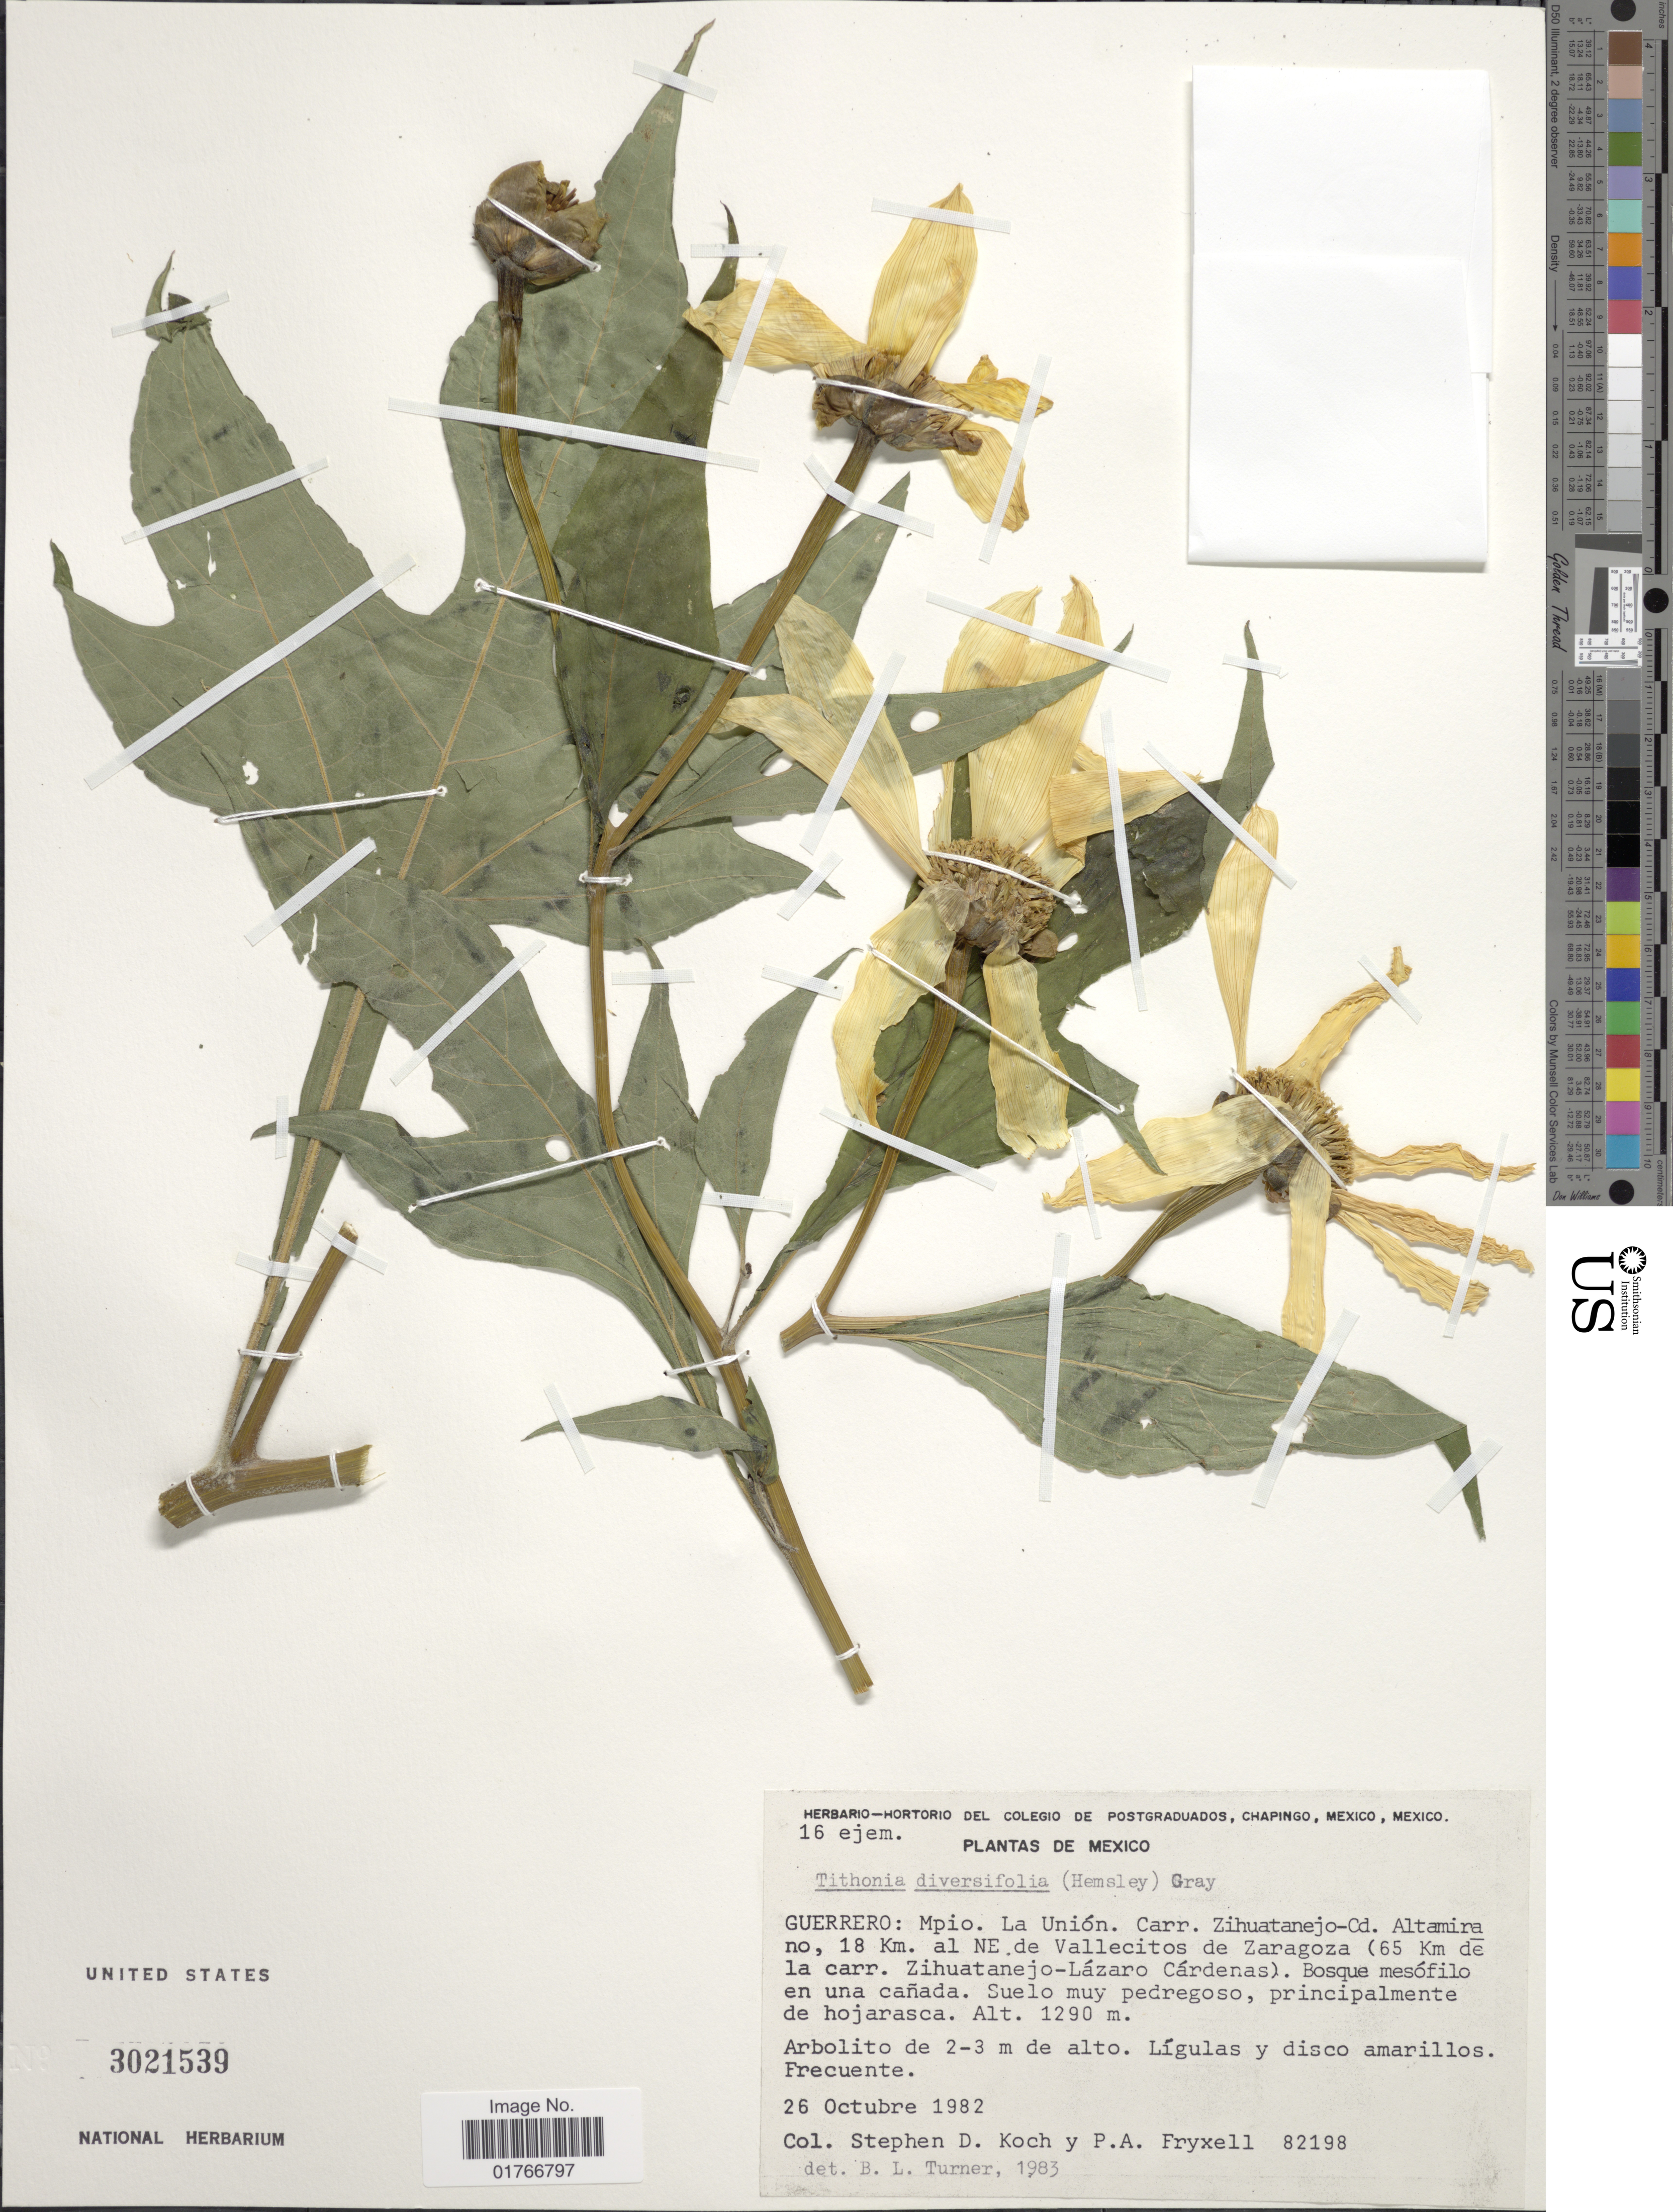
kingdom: Plantae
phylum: Tracheophyta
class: Magnoliopsida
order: Asterales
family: Asteraceae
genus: Tithonia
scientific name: Tithonia diversifolia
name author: (Hemsl.) A. Gray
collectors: S. D. Koch & P. A. Fryxell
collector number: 82198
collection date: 1982-10-26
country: Mexico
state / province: Guerrero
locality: Mpio. La Union, Carr. Zihuatanejo-Cd. Altamirano, 18 km al NE de Vallecitos de Zaragoza (65 km de la carr. Zihuatanejo-Lazaro Cardenas)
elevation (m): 1290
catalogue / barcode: US 3021539